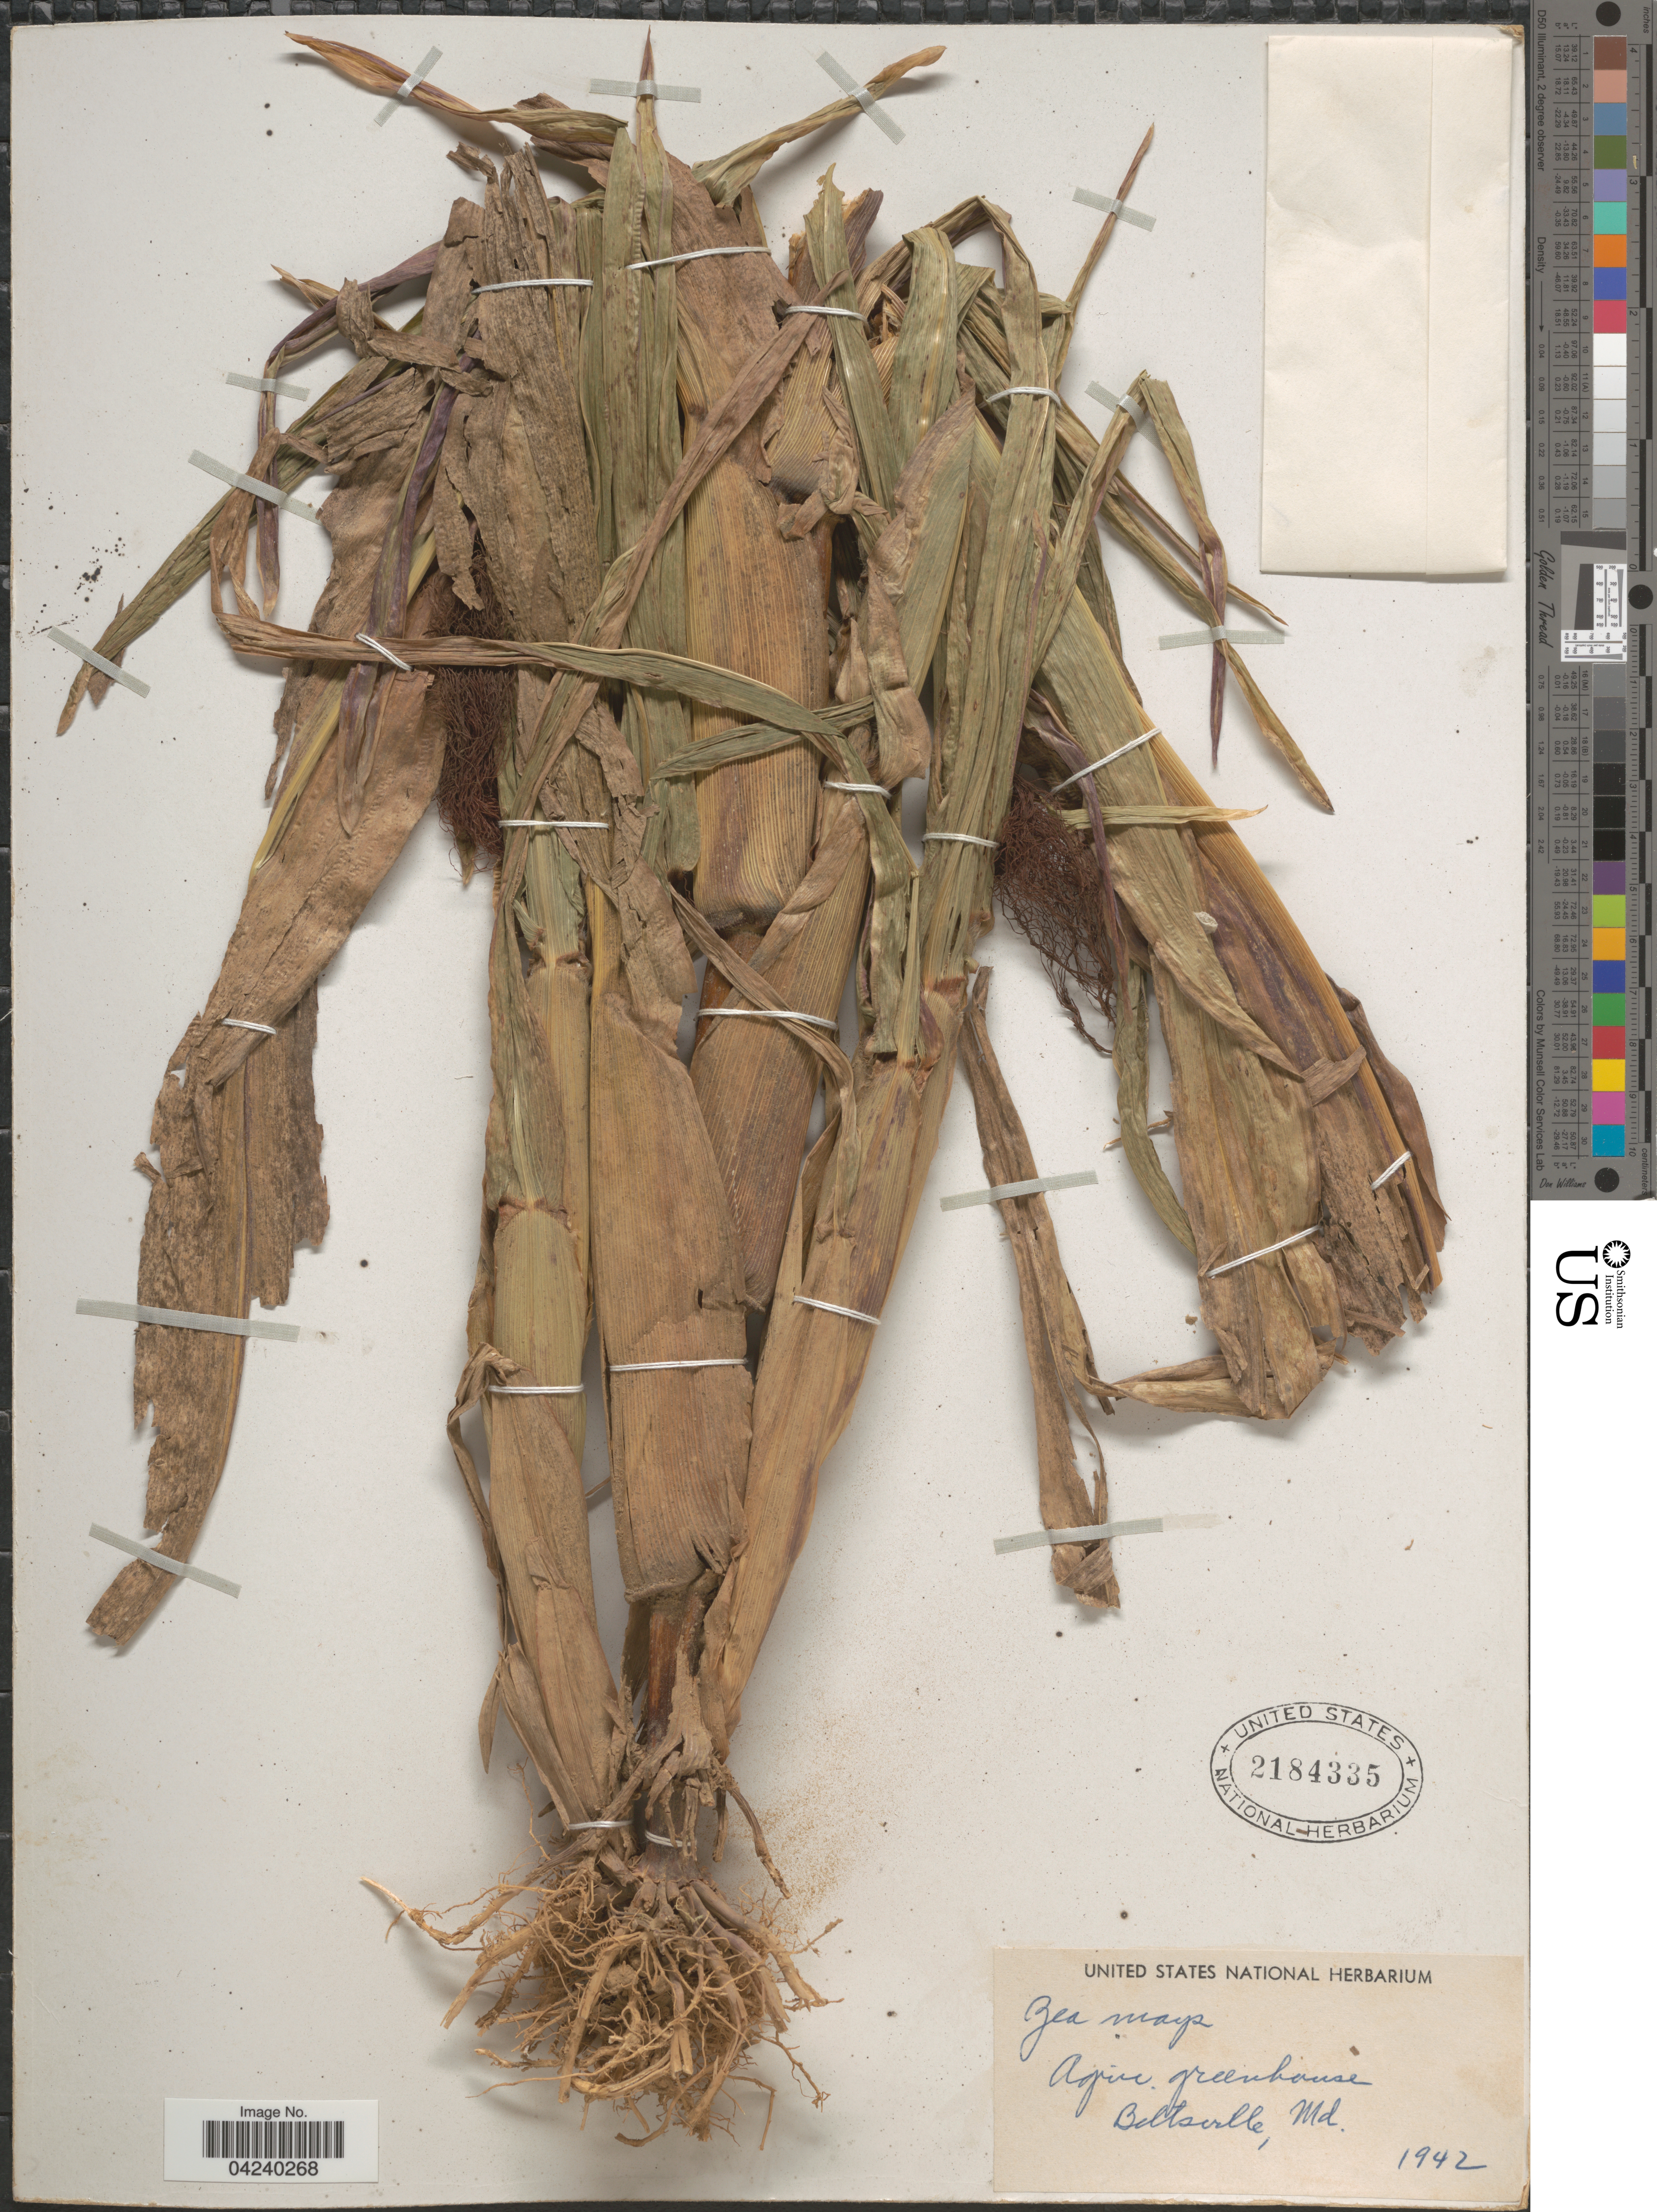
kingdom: Plantae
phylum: Tracheophyta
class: Liliopsida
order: Poales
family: Poaceae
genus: Zea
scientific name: Zea mays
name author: L.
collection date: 1942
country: United States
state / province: Maryland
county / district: Prince George's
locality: Agric. greenhouse. Beltsville.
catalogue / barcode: US 2184335